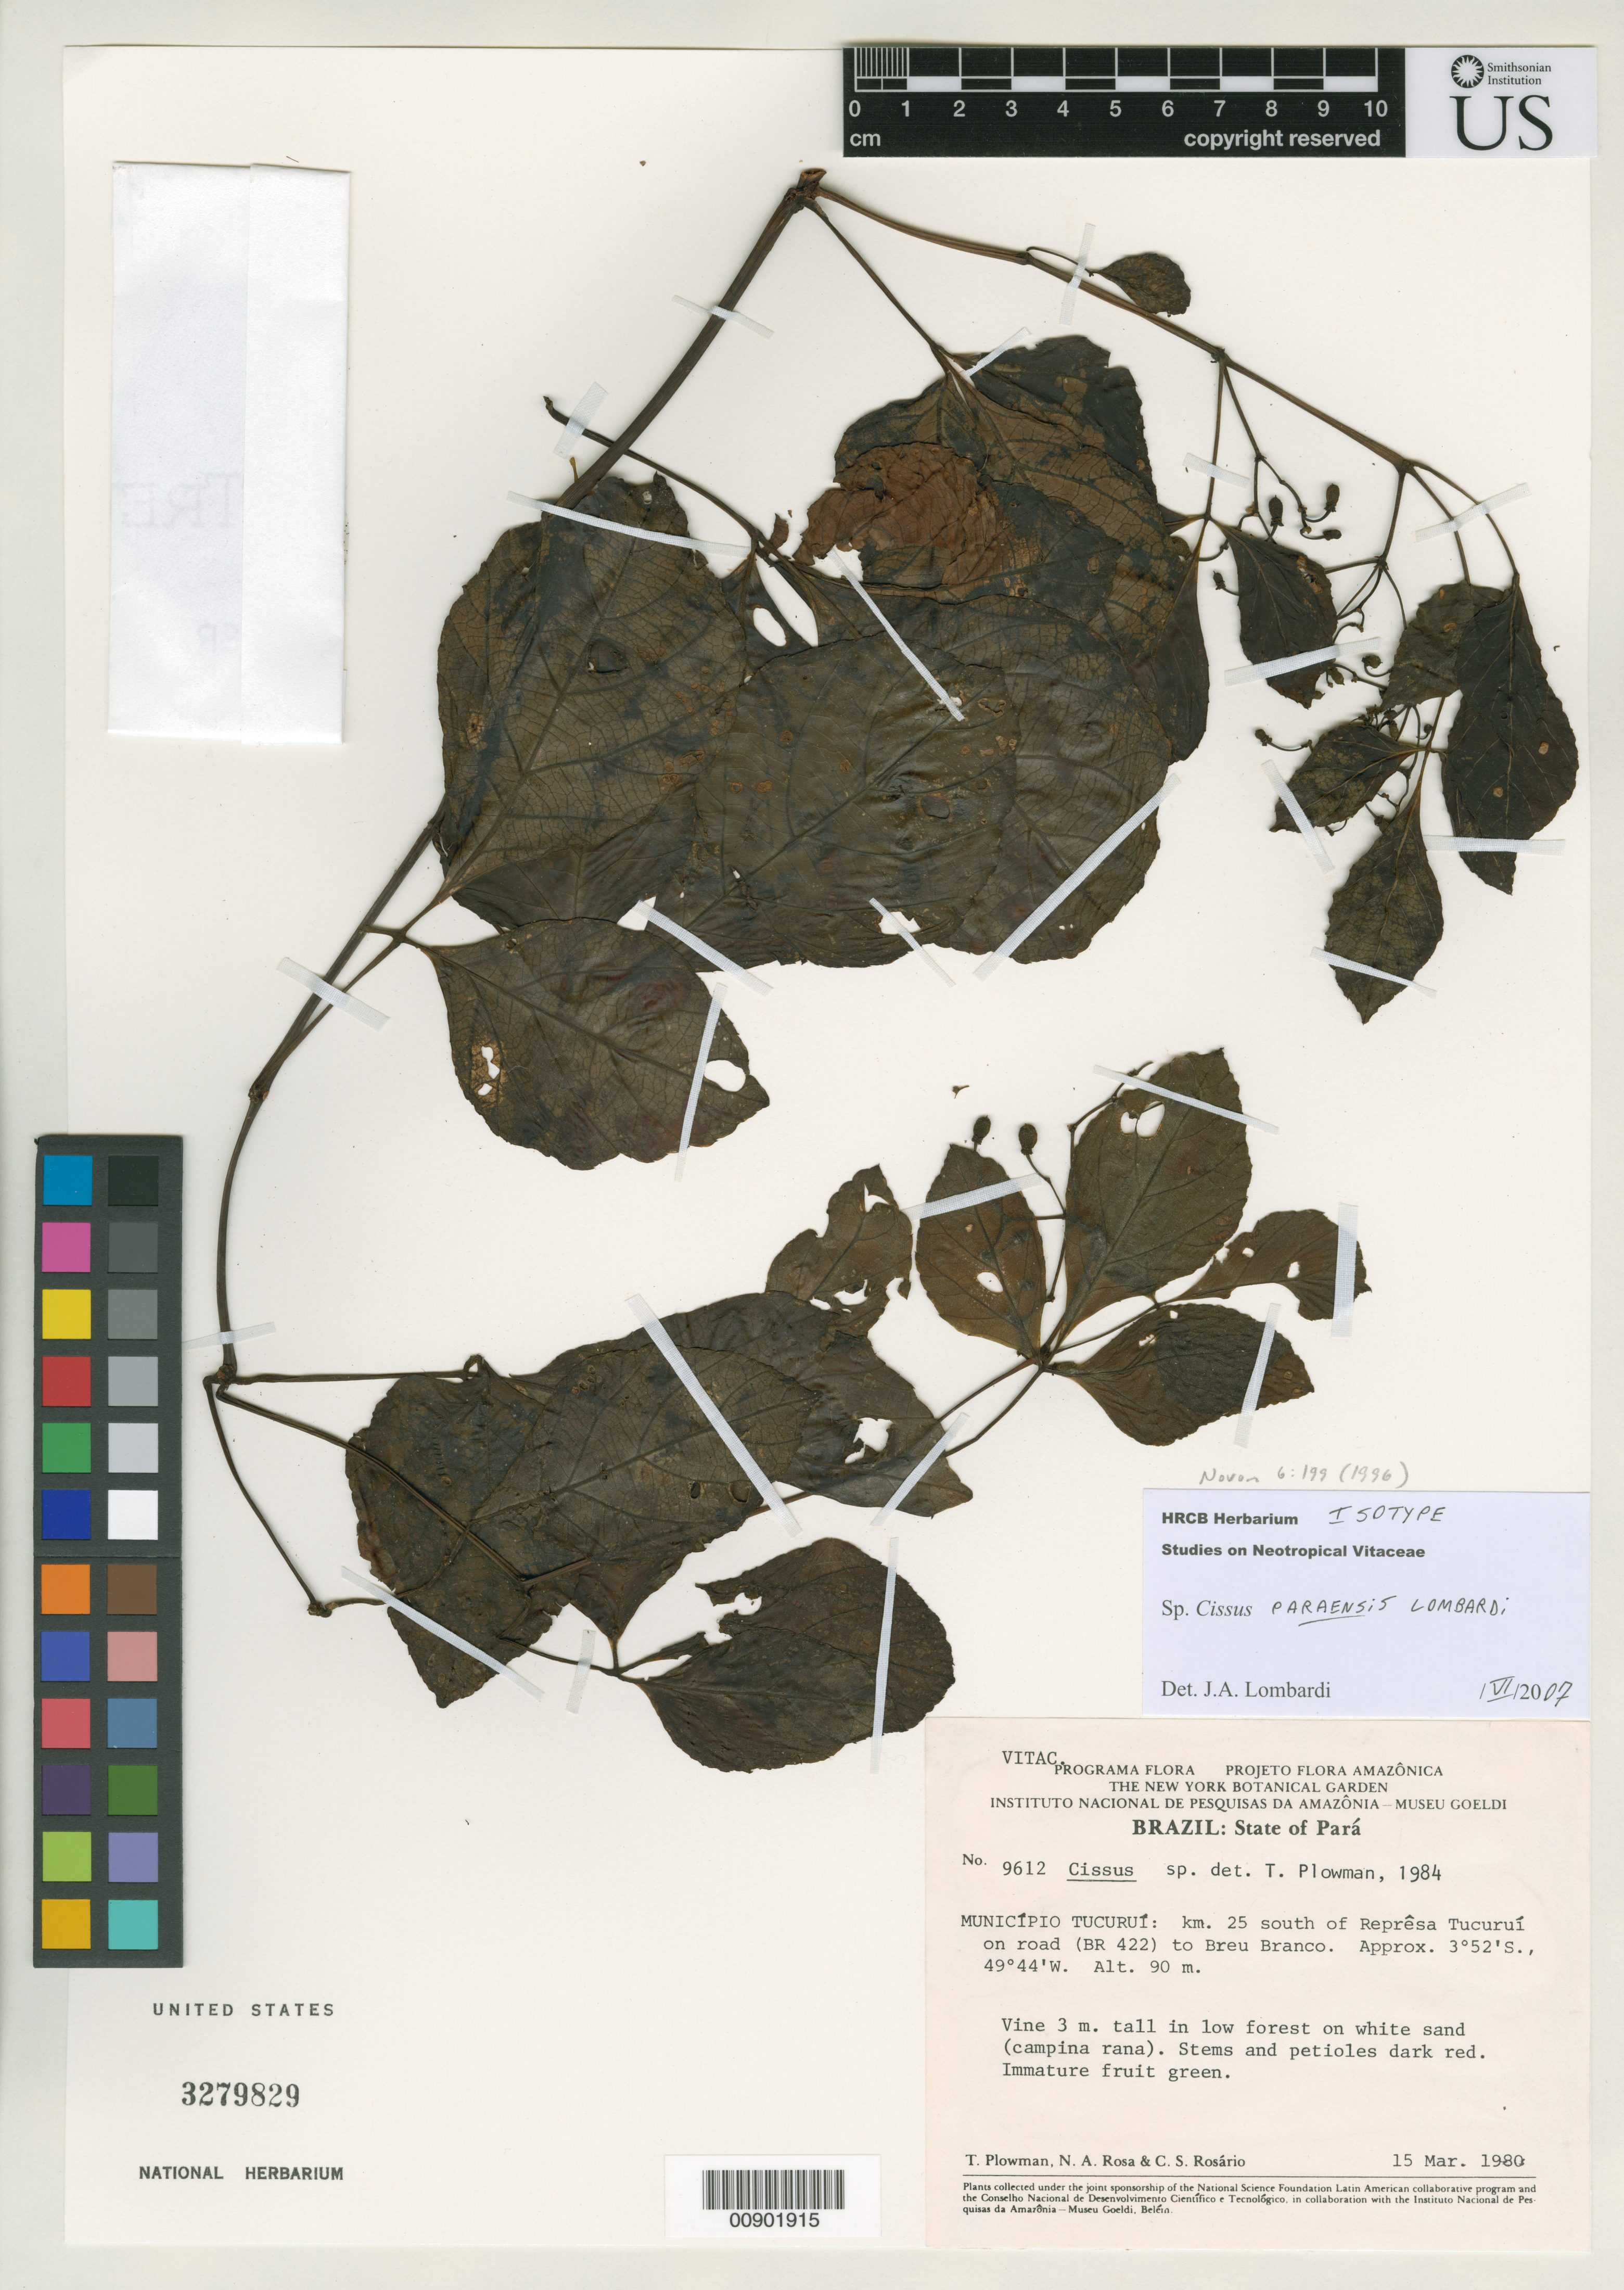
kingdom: Plantae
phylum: Tracheophyta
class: Magnoliopsida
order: Vitales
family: Vitaceae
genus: Cissus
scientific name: Cissus paraensis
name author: Lombardi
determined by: Lombardi, Julio A.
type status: Isotype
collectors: T. Plowman, N. A. Rosa & C. S. Rosário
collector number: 9612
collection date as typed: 15 Mar 1980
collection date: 1980-03-15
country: Brazil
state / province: Pará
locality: Município Tucuruí: km. 25 south of Represa Tucuruí on road (BR 422) to Breu Branco.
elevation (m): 90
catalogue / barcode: US 3279829